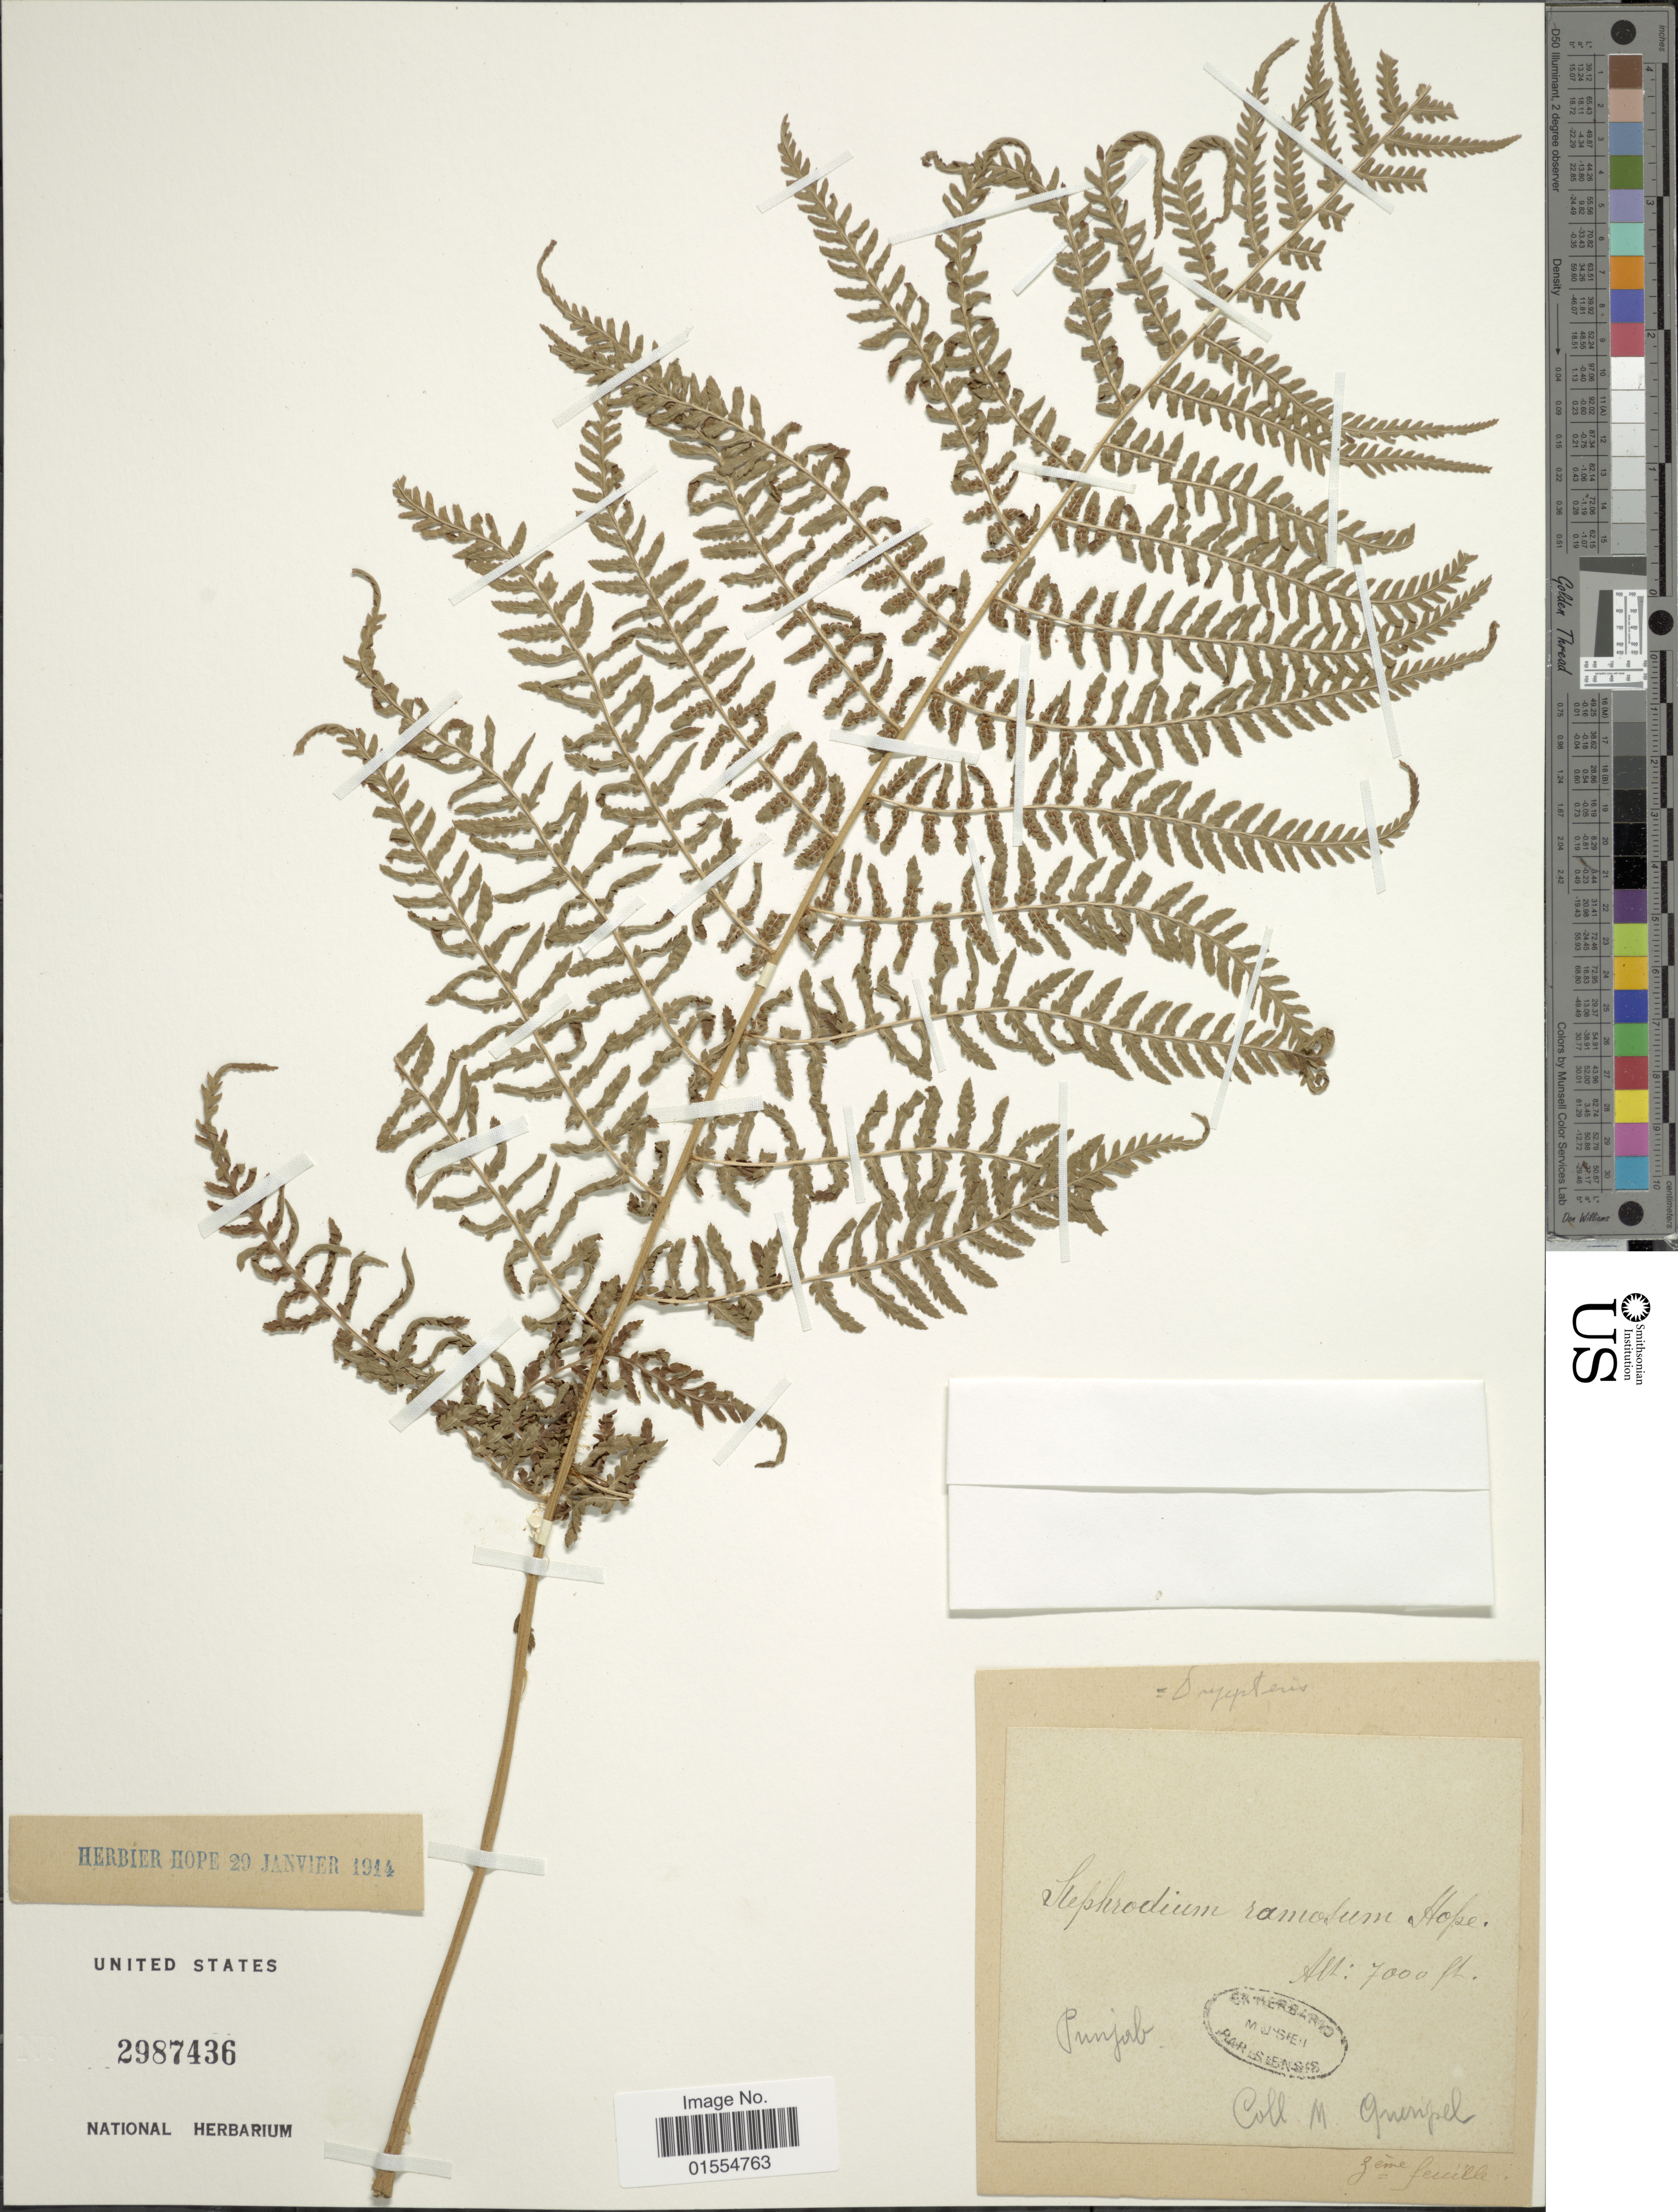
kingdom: Plantae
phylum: Tracheophyta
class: Polypodiopsida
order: Polypodiales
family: Dryopteridaceae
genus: Dryopteris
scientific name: Dryopteris ramosa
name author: (C. Hope) C. Chr.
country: India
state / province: Punjab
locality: Punjab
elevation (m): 2134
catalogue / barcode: US 2987436